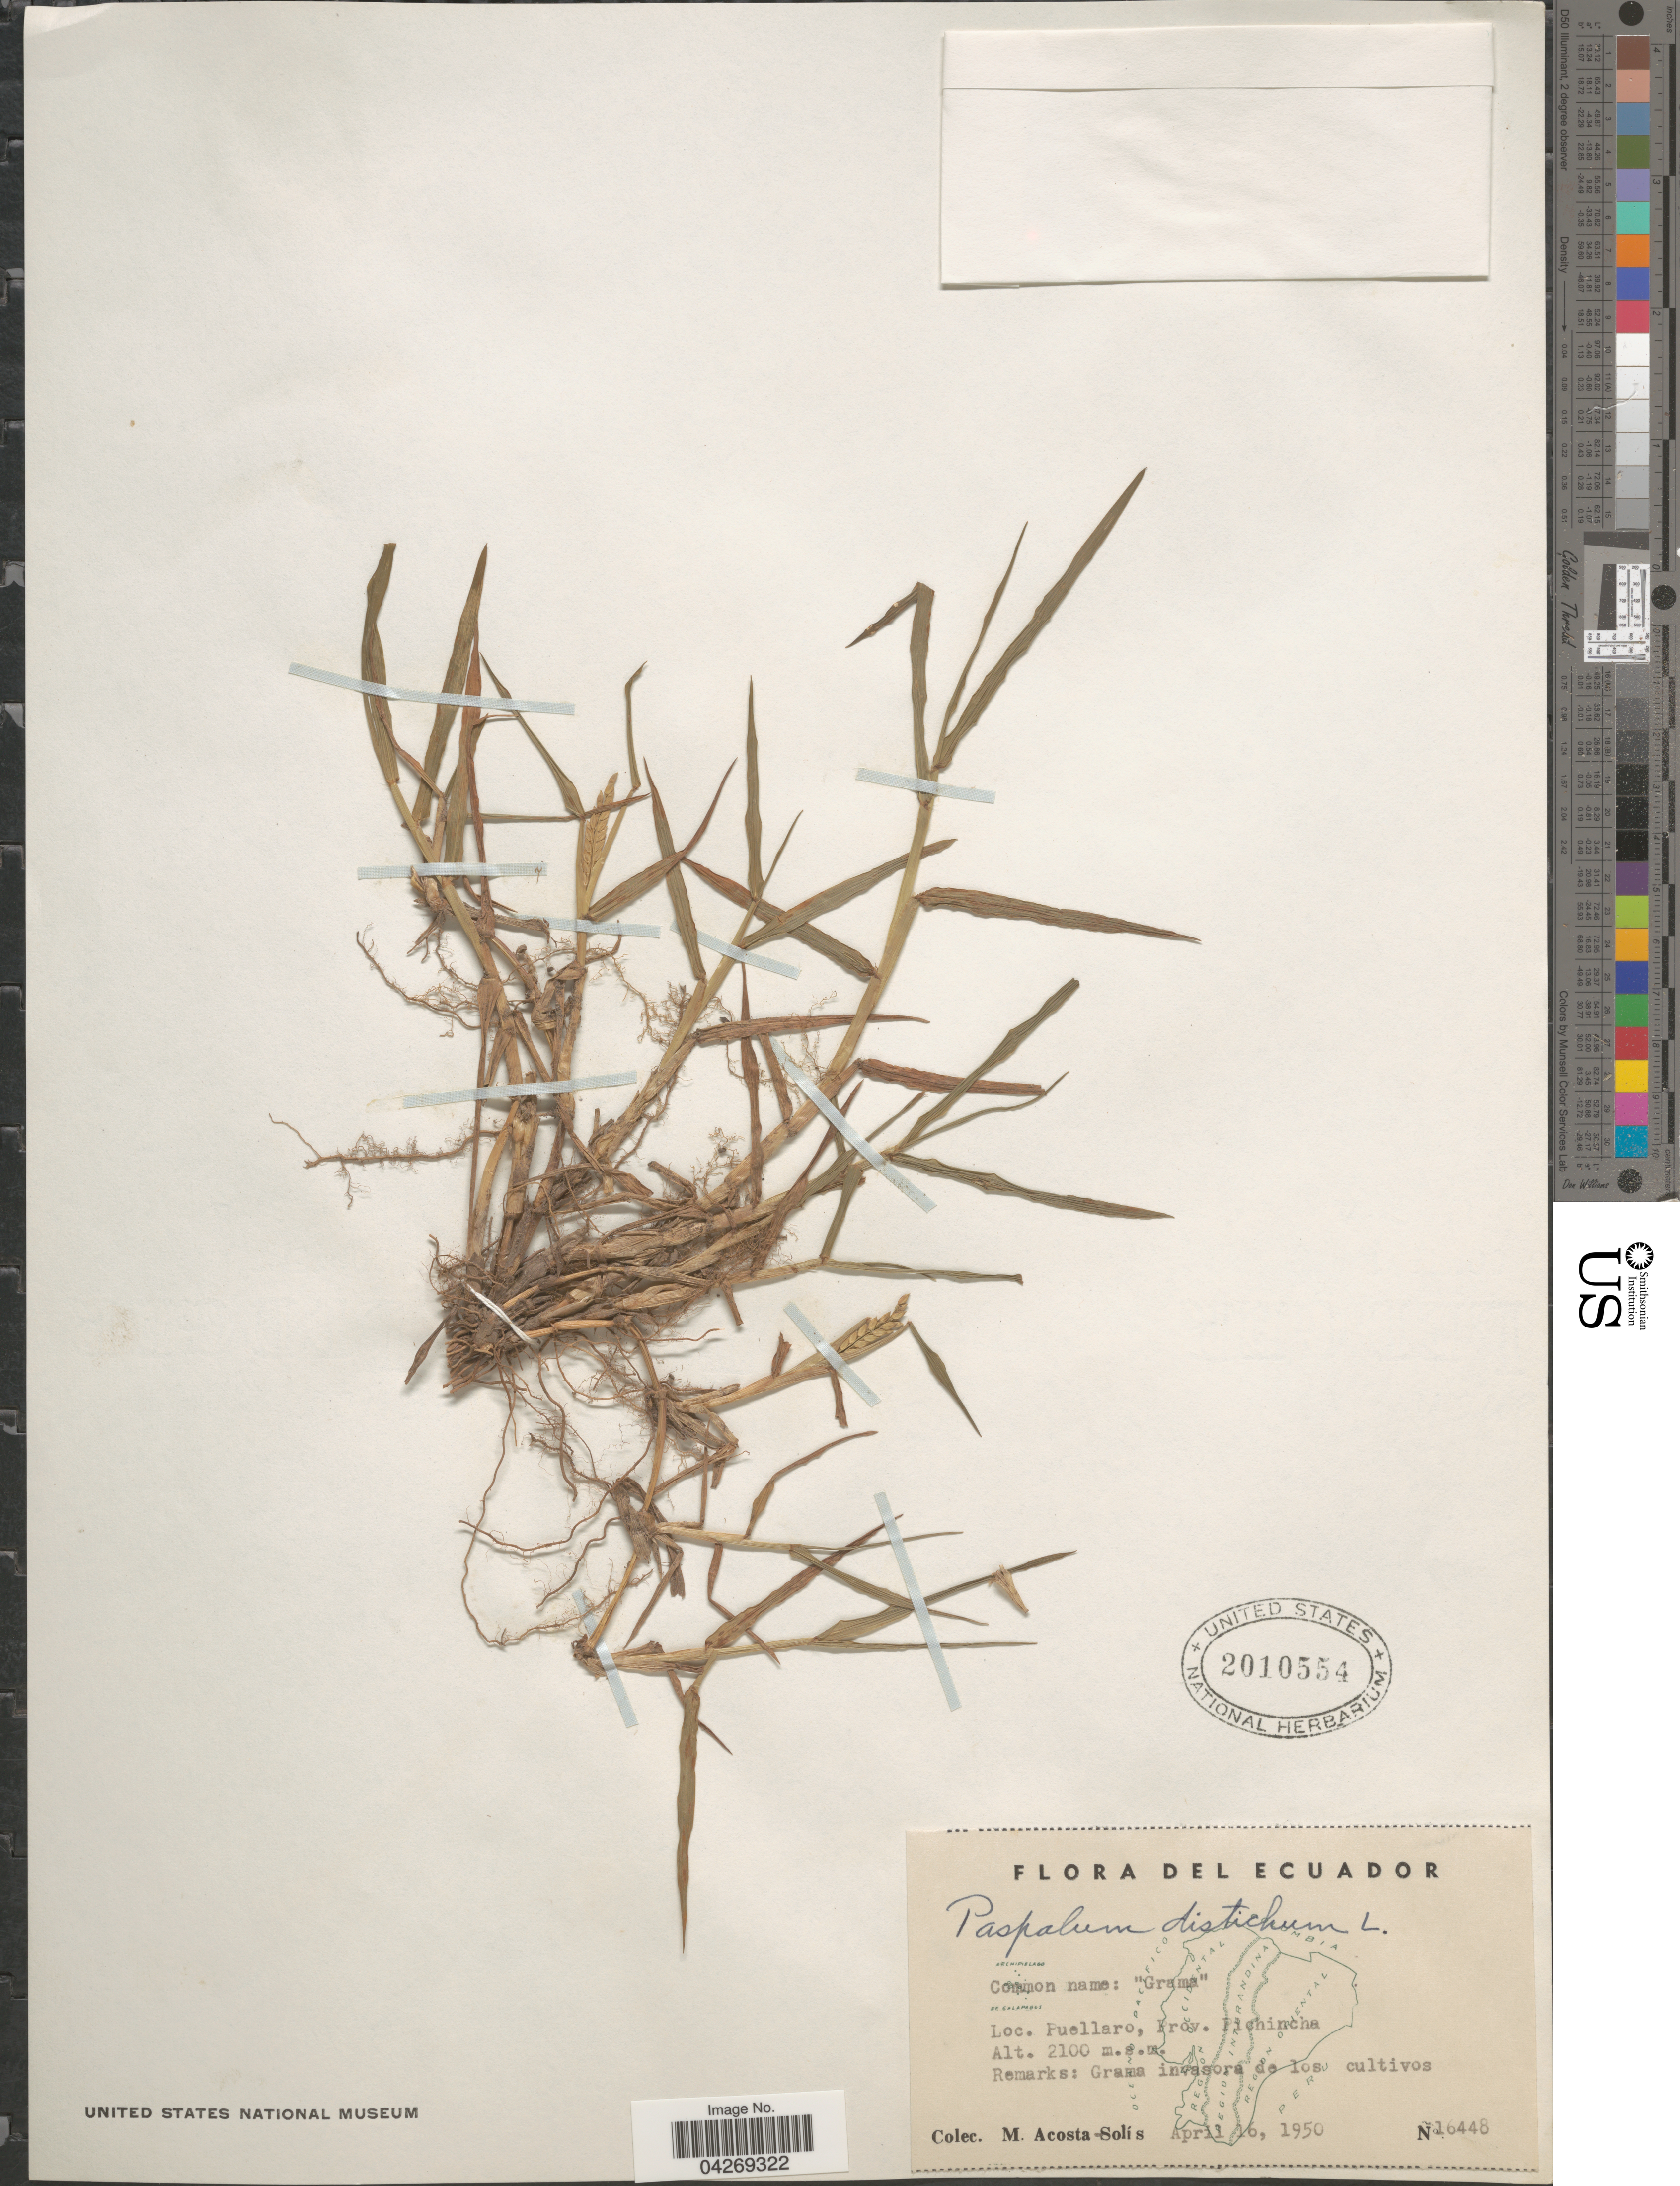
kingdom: Plantae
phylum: Tracheophyta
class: Liliopsida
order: Poales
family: Poaceae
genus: Paspalum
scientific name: Paspalum distichum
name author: L.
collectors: M. Acosta Solis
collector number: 16448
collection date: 1950-04-16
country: Ecuador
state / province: Pichincha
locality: Puellaro.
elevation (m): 2100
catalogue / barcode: US 2010554